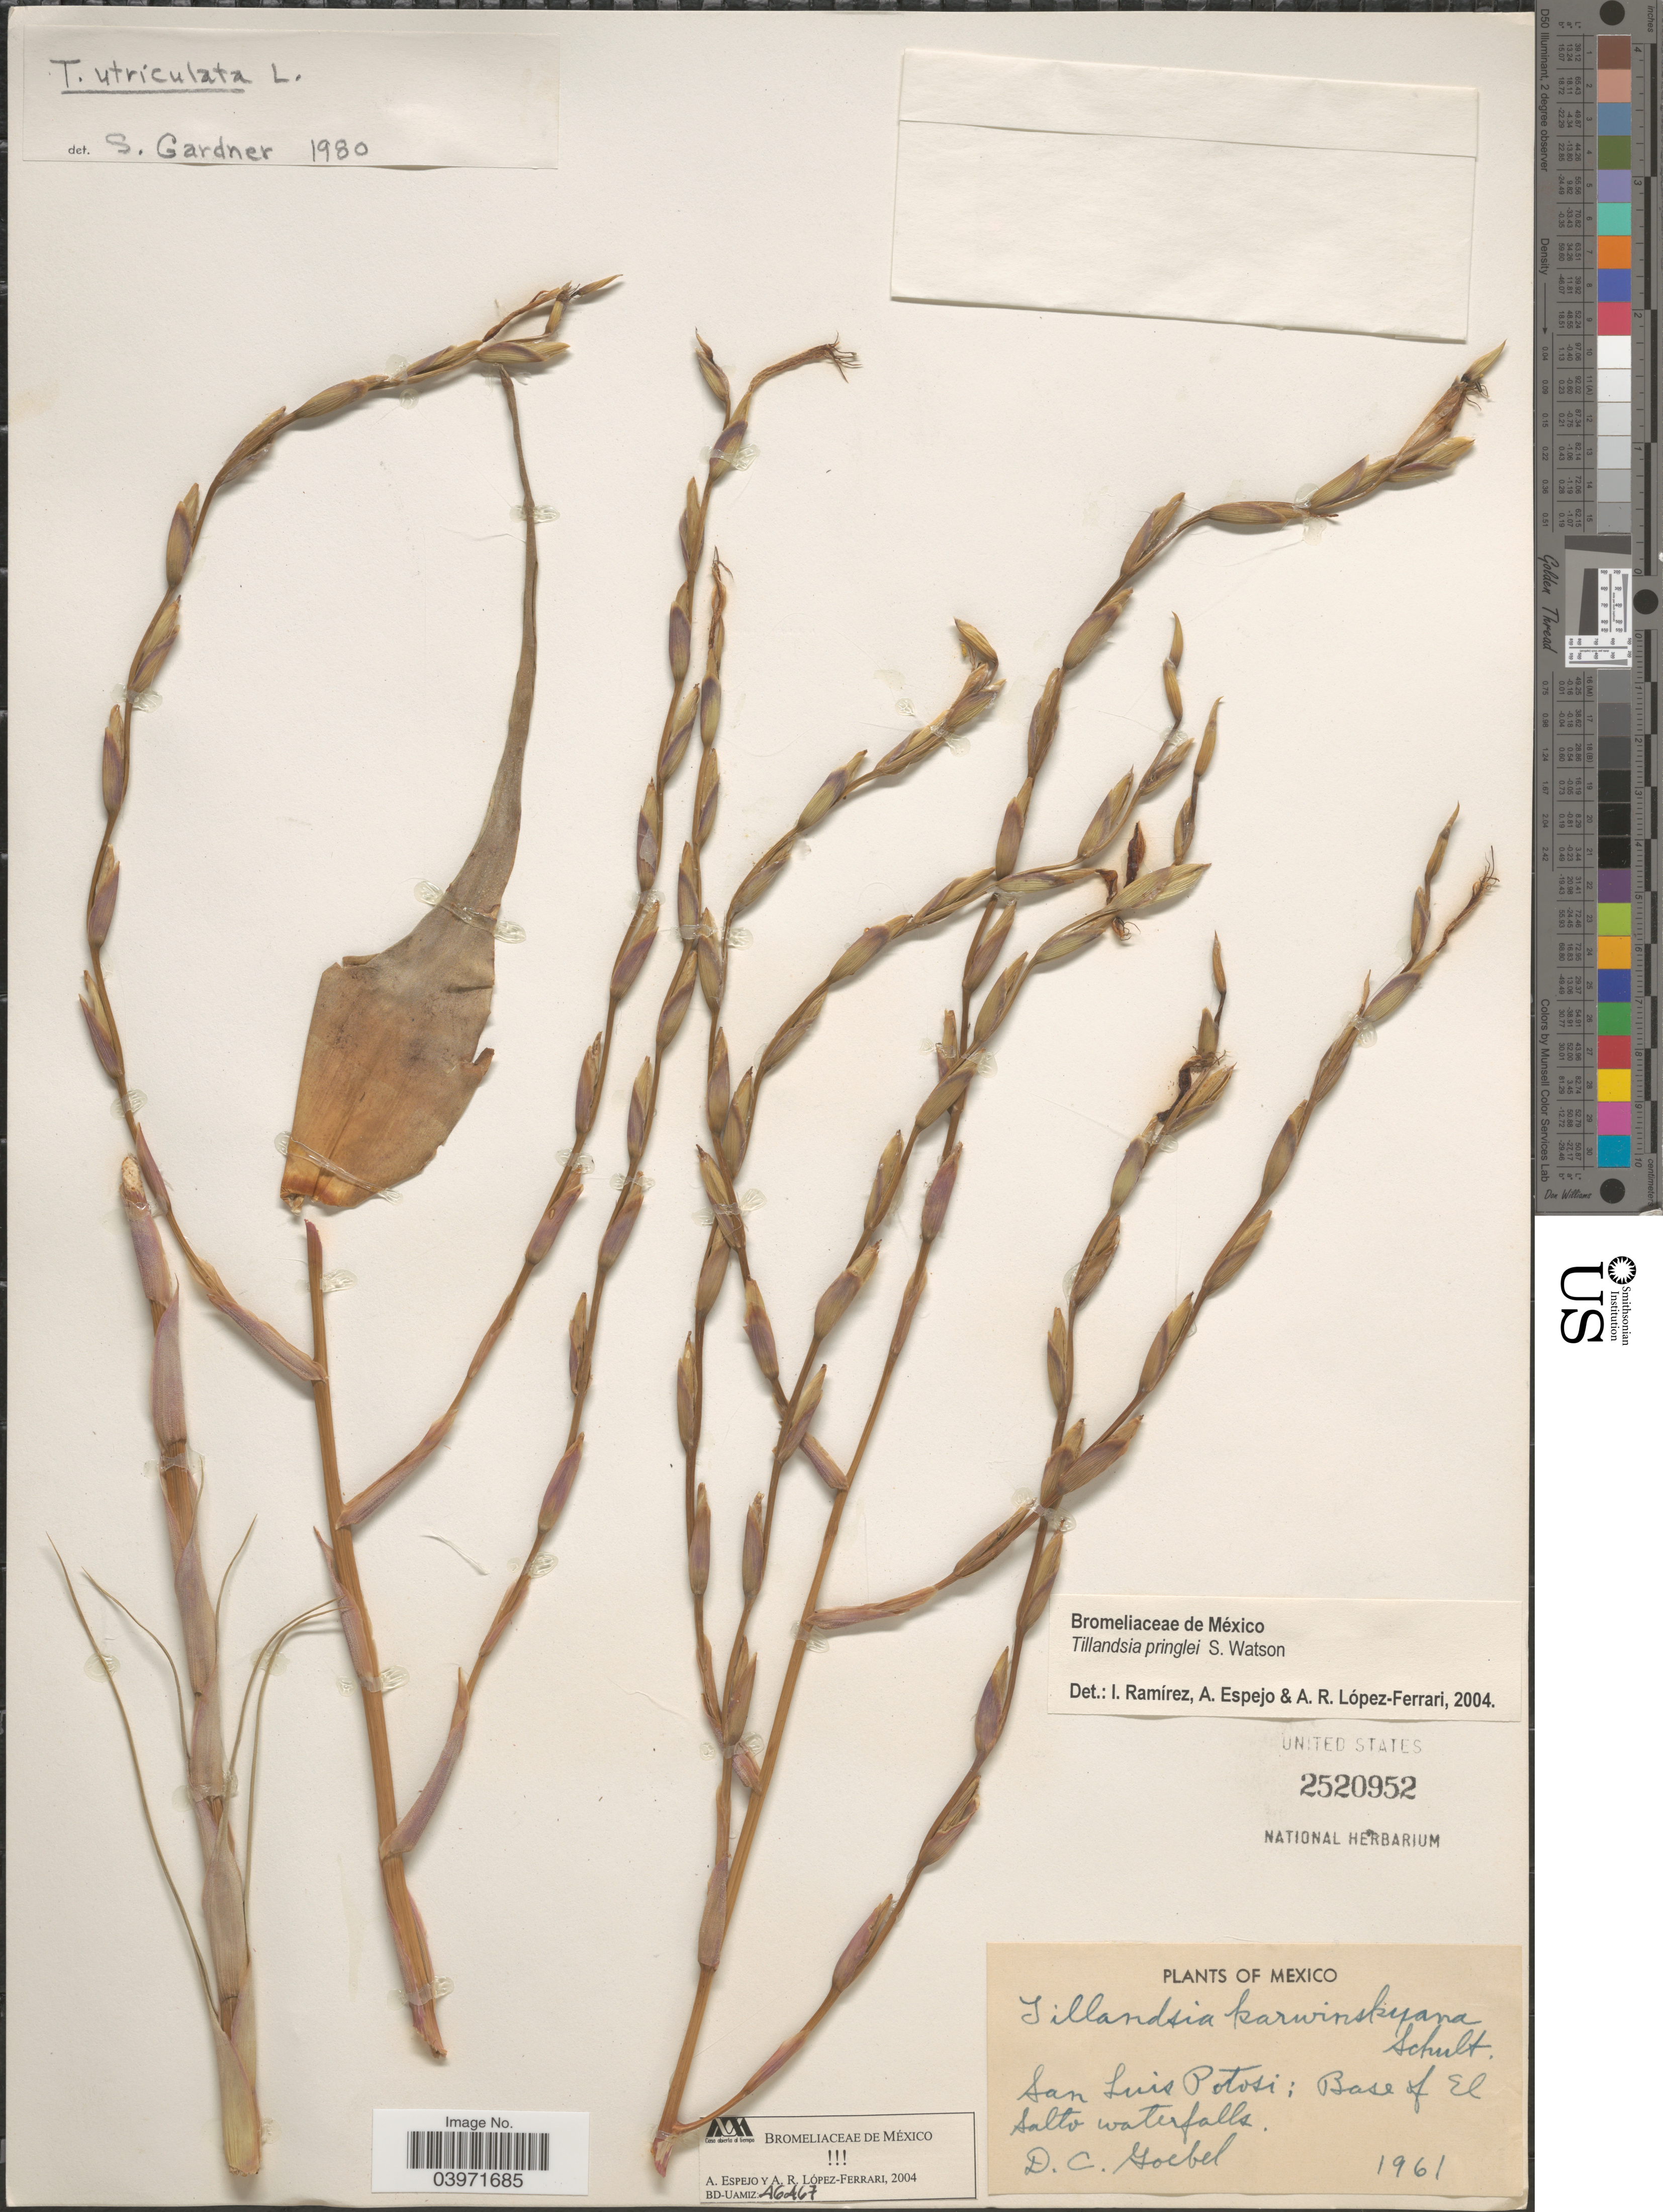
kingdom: Plantae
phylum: Tracheophyta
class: Liliopsida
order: Poales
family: Bromeliaceae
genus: Tillandsia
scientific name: Tillandsia pringlei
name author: S. Watson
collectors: D. Goebel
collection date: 1961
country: Mexico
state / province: San Luis Potosí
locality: Base of El Salto Waterfalls.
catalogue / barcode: US 2520952